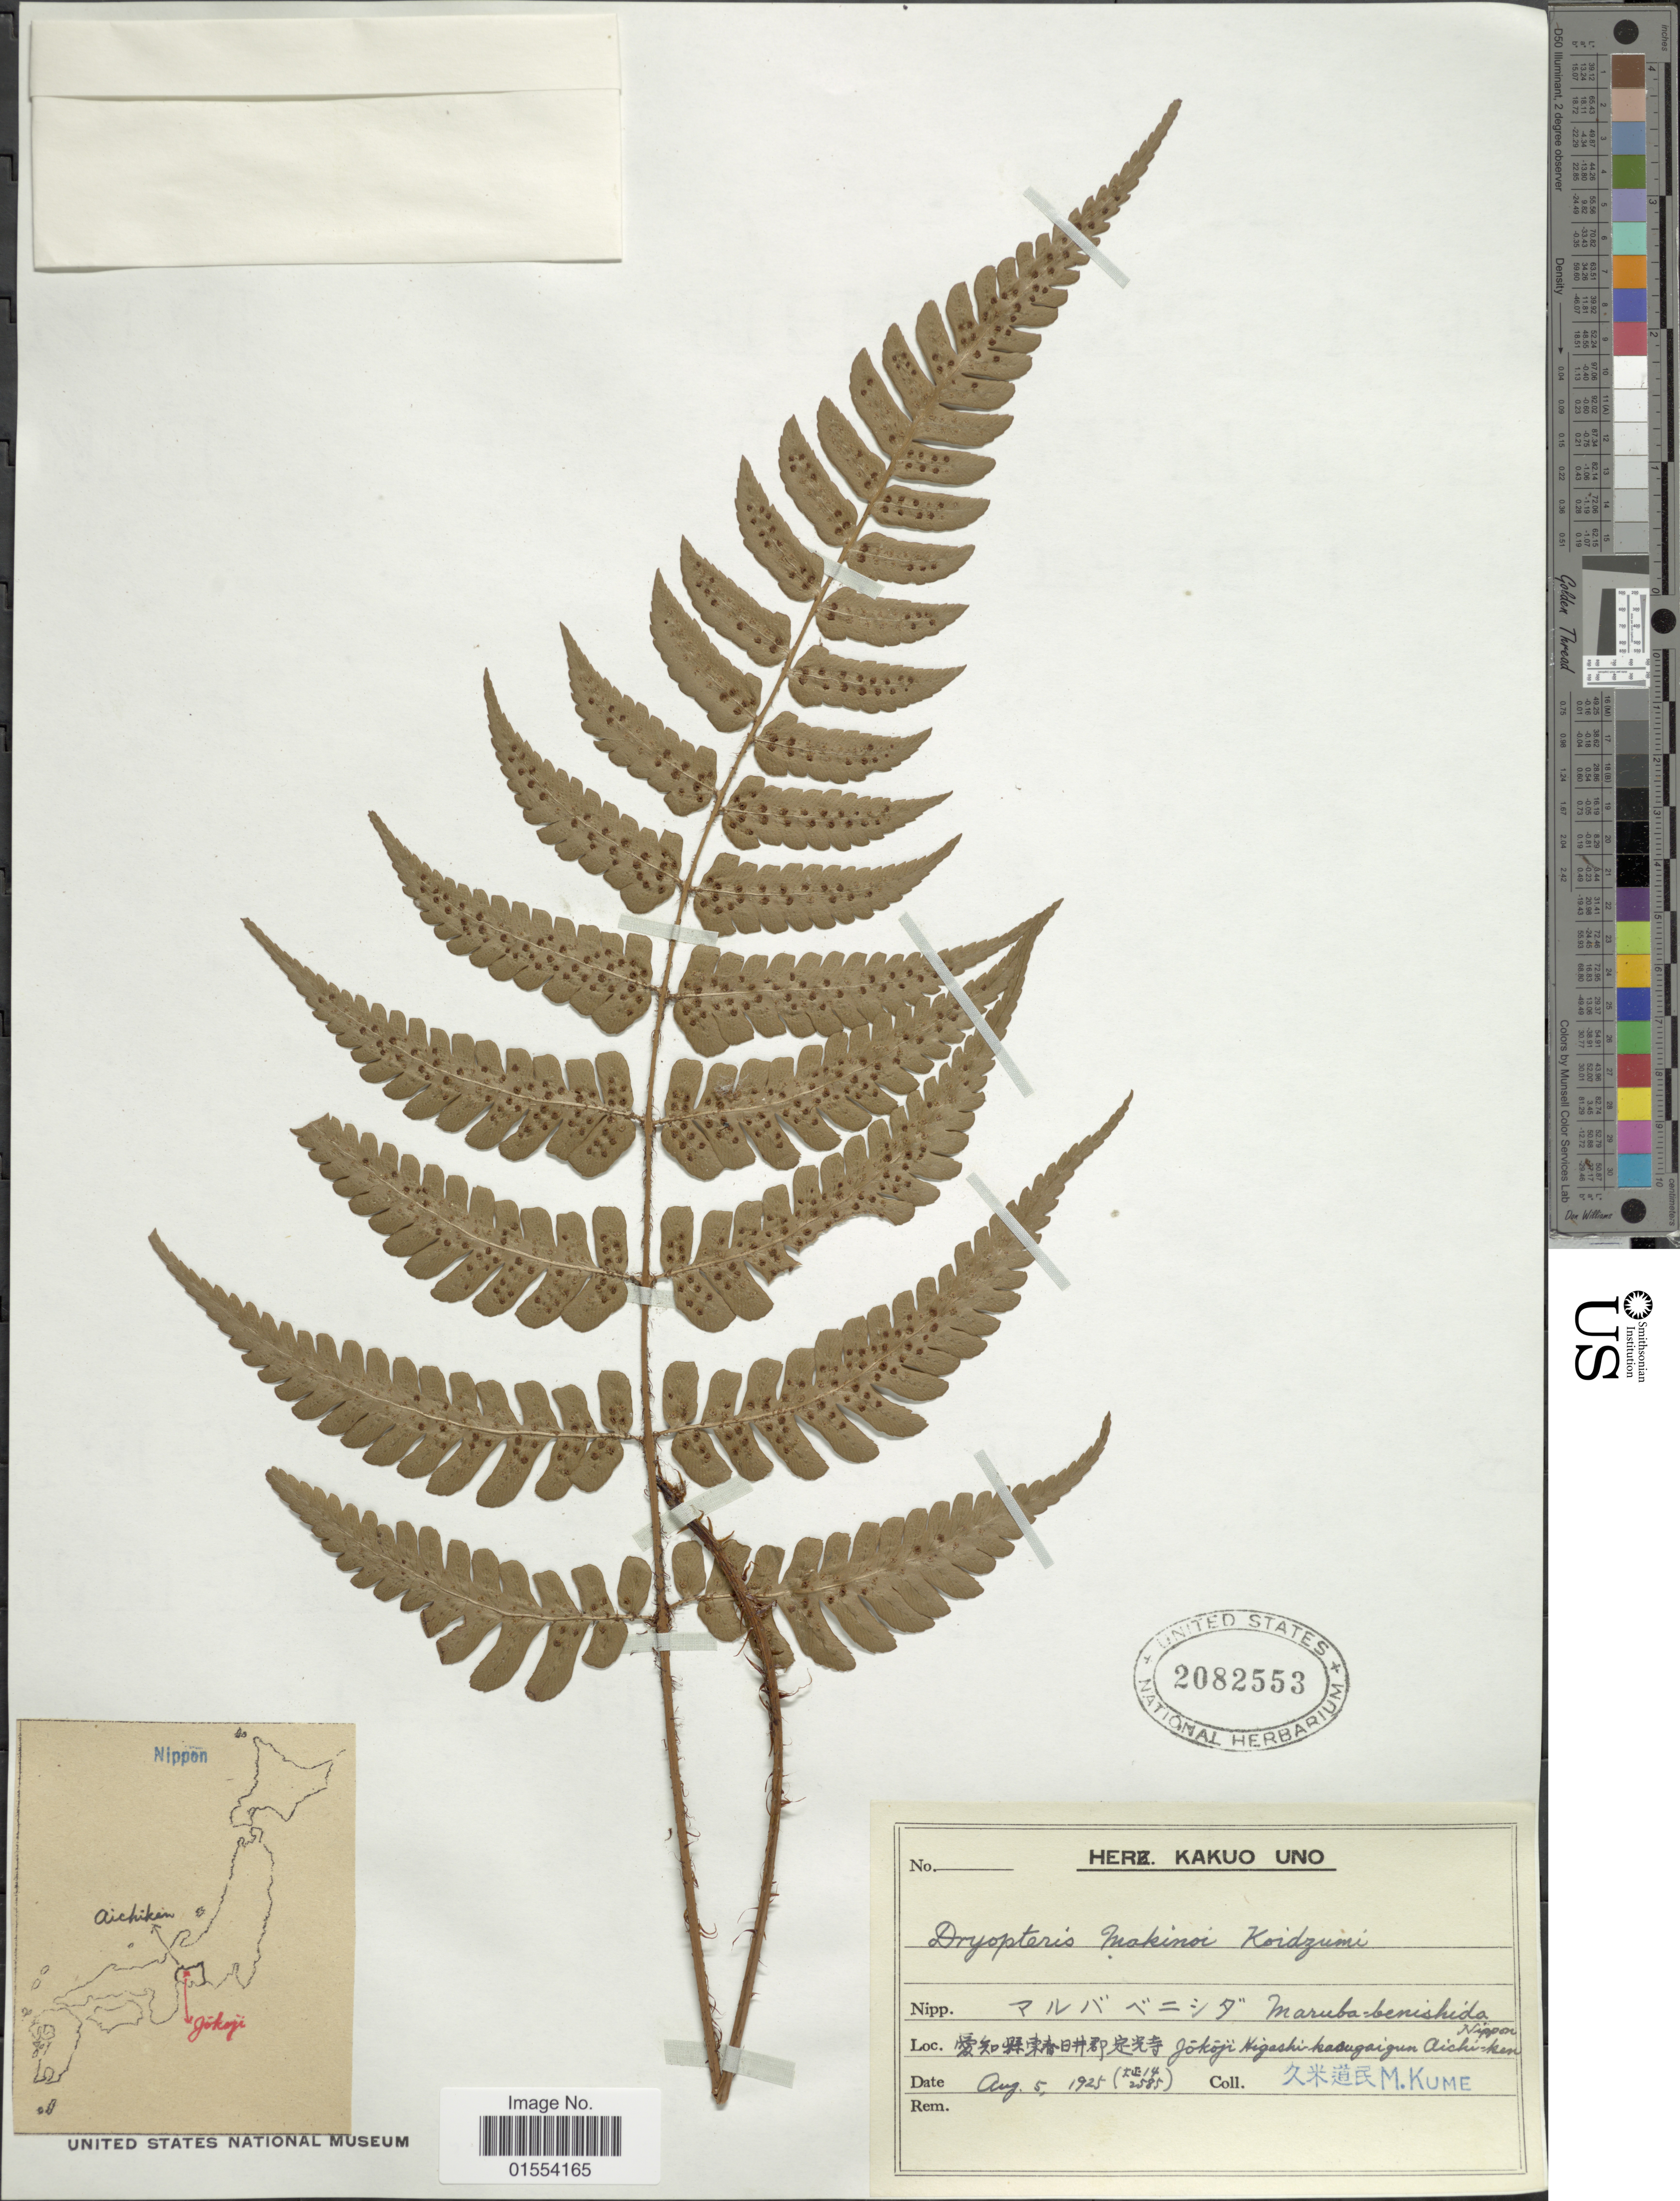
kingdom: Plantae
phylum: Tracheophyta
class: Polypodiopsida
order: Polypodiales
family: Dryopteridaceae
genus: Dryopteris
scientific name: Dryopteris fuscipes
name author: C. Chr.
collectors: M. Kume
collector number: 2585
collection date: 1925-08-05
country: Japan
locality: Jokoji Higashi-kasugaigun Aichi-ken, Nippon.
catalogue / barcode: US 2082553